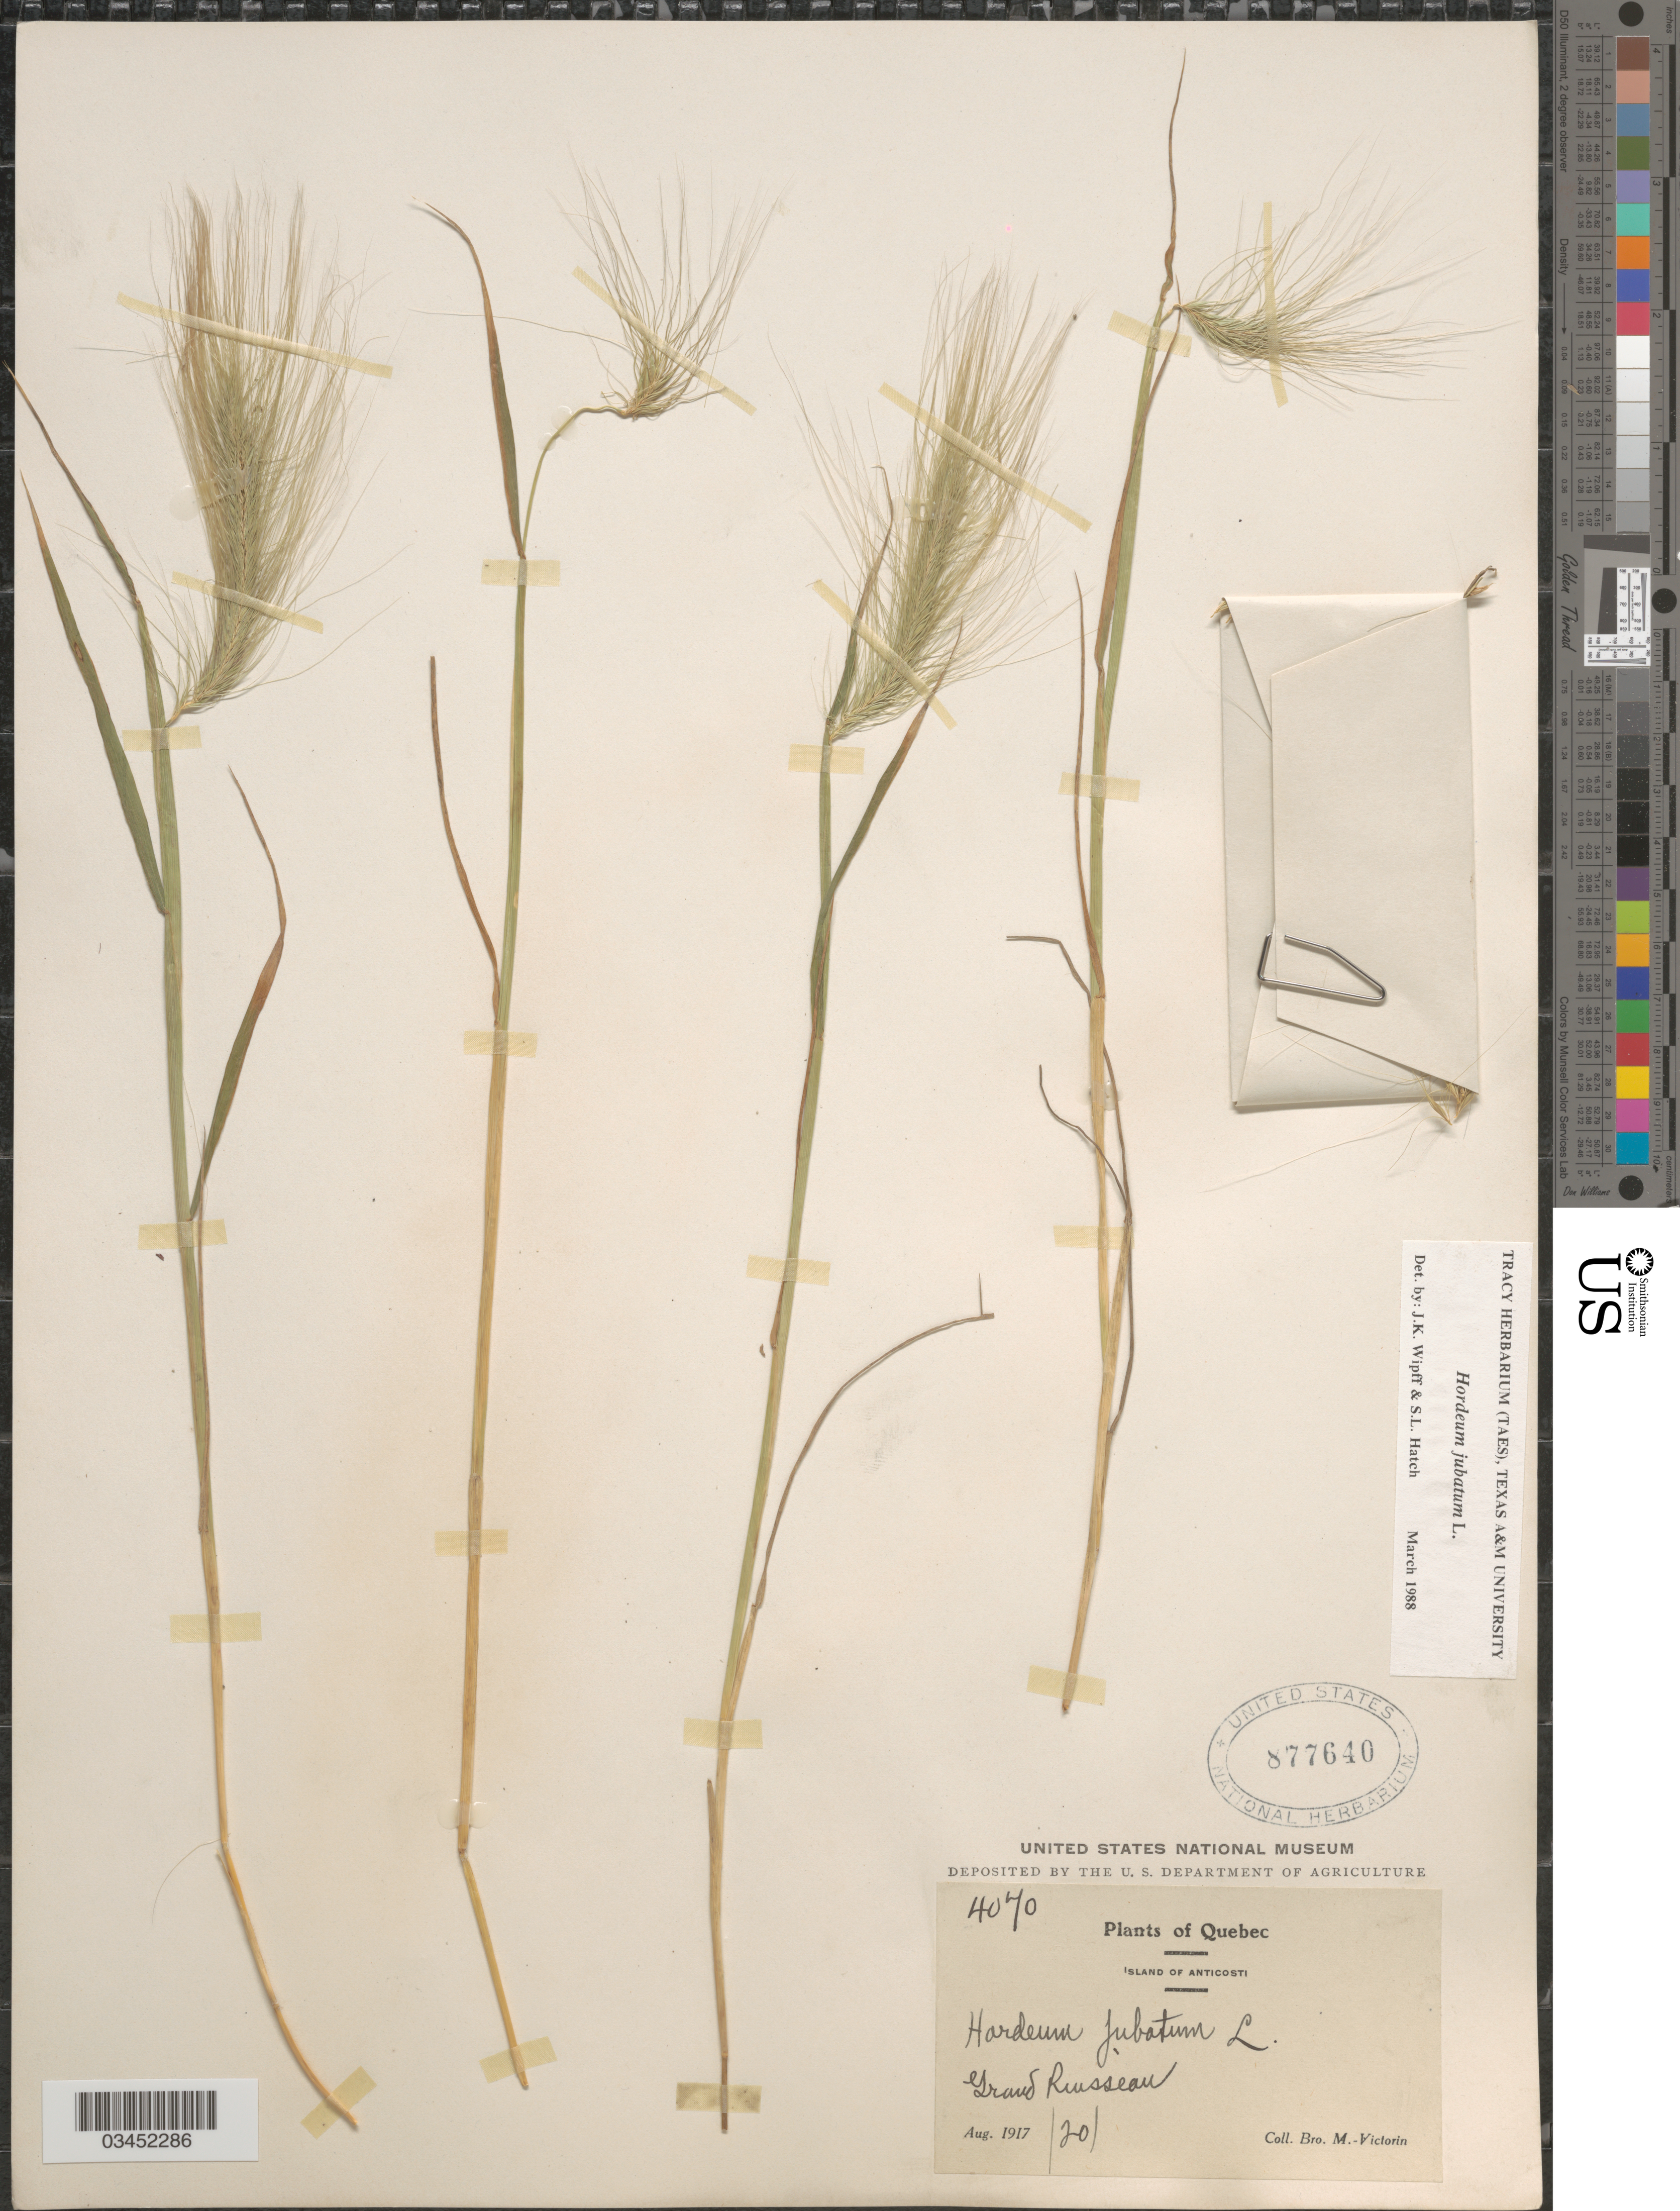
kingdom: Plantae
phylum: Tracheophyta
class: Liliopsida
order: Poales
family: Poaceae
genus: Hordeum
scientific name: Hordeum jubatum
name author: L.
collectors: Fr. Marie-Victorin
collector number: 4070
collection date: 1917-08-20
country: Canada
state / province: Quebec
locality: Island of Anticosti. Grand Ruisseau.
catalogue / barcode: US 877640